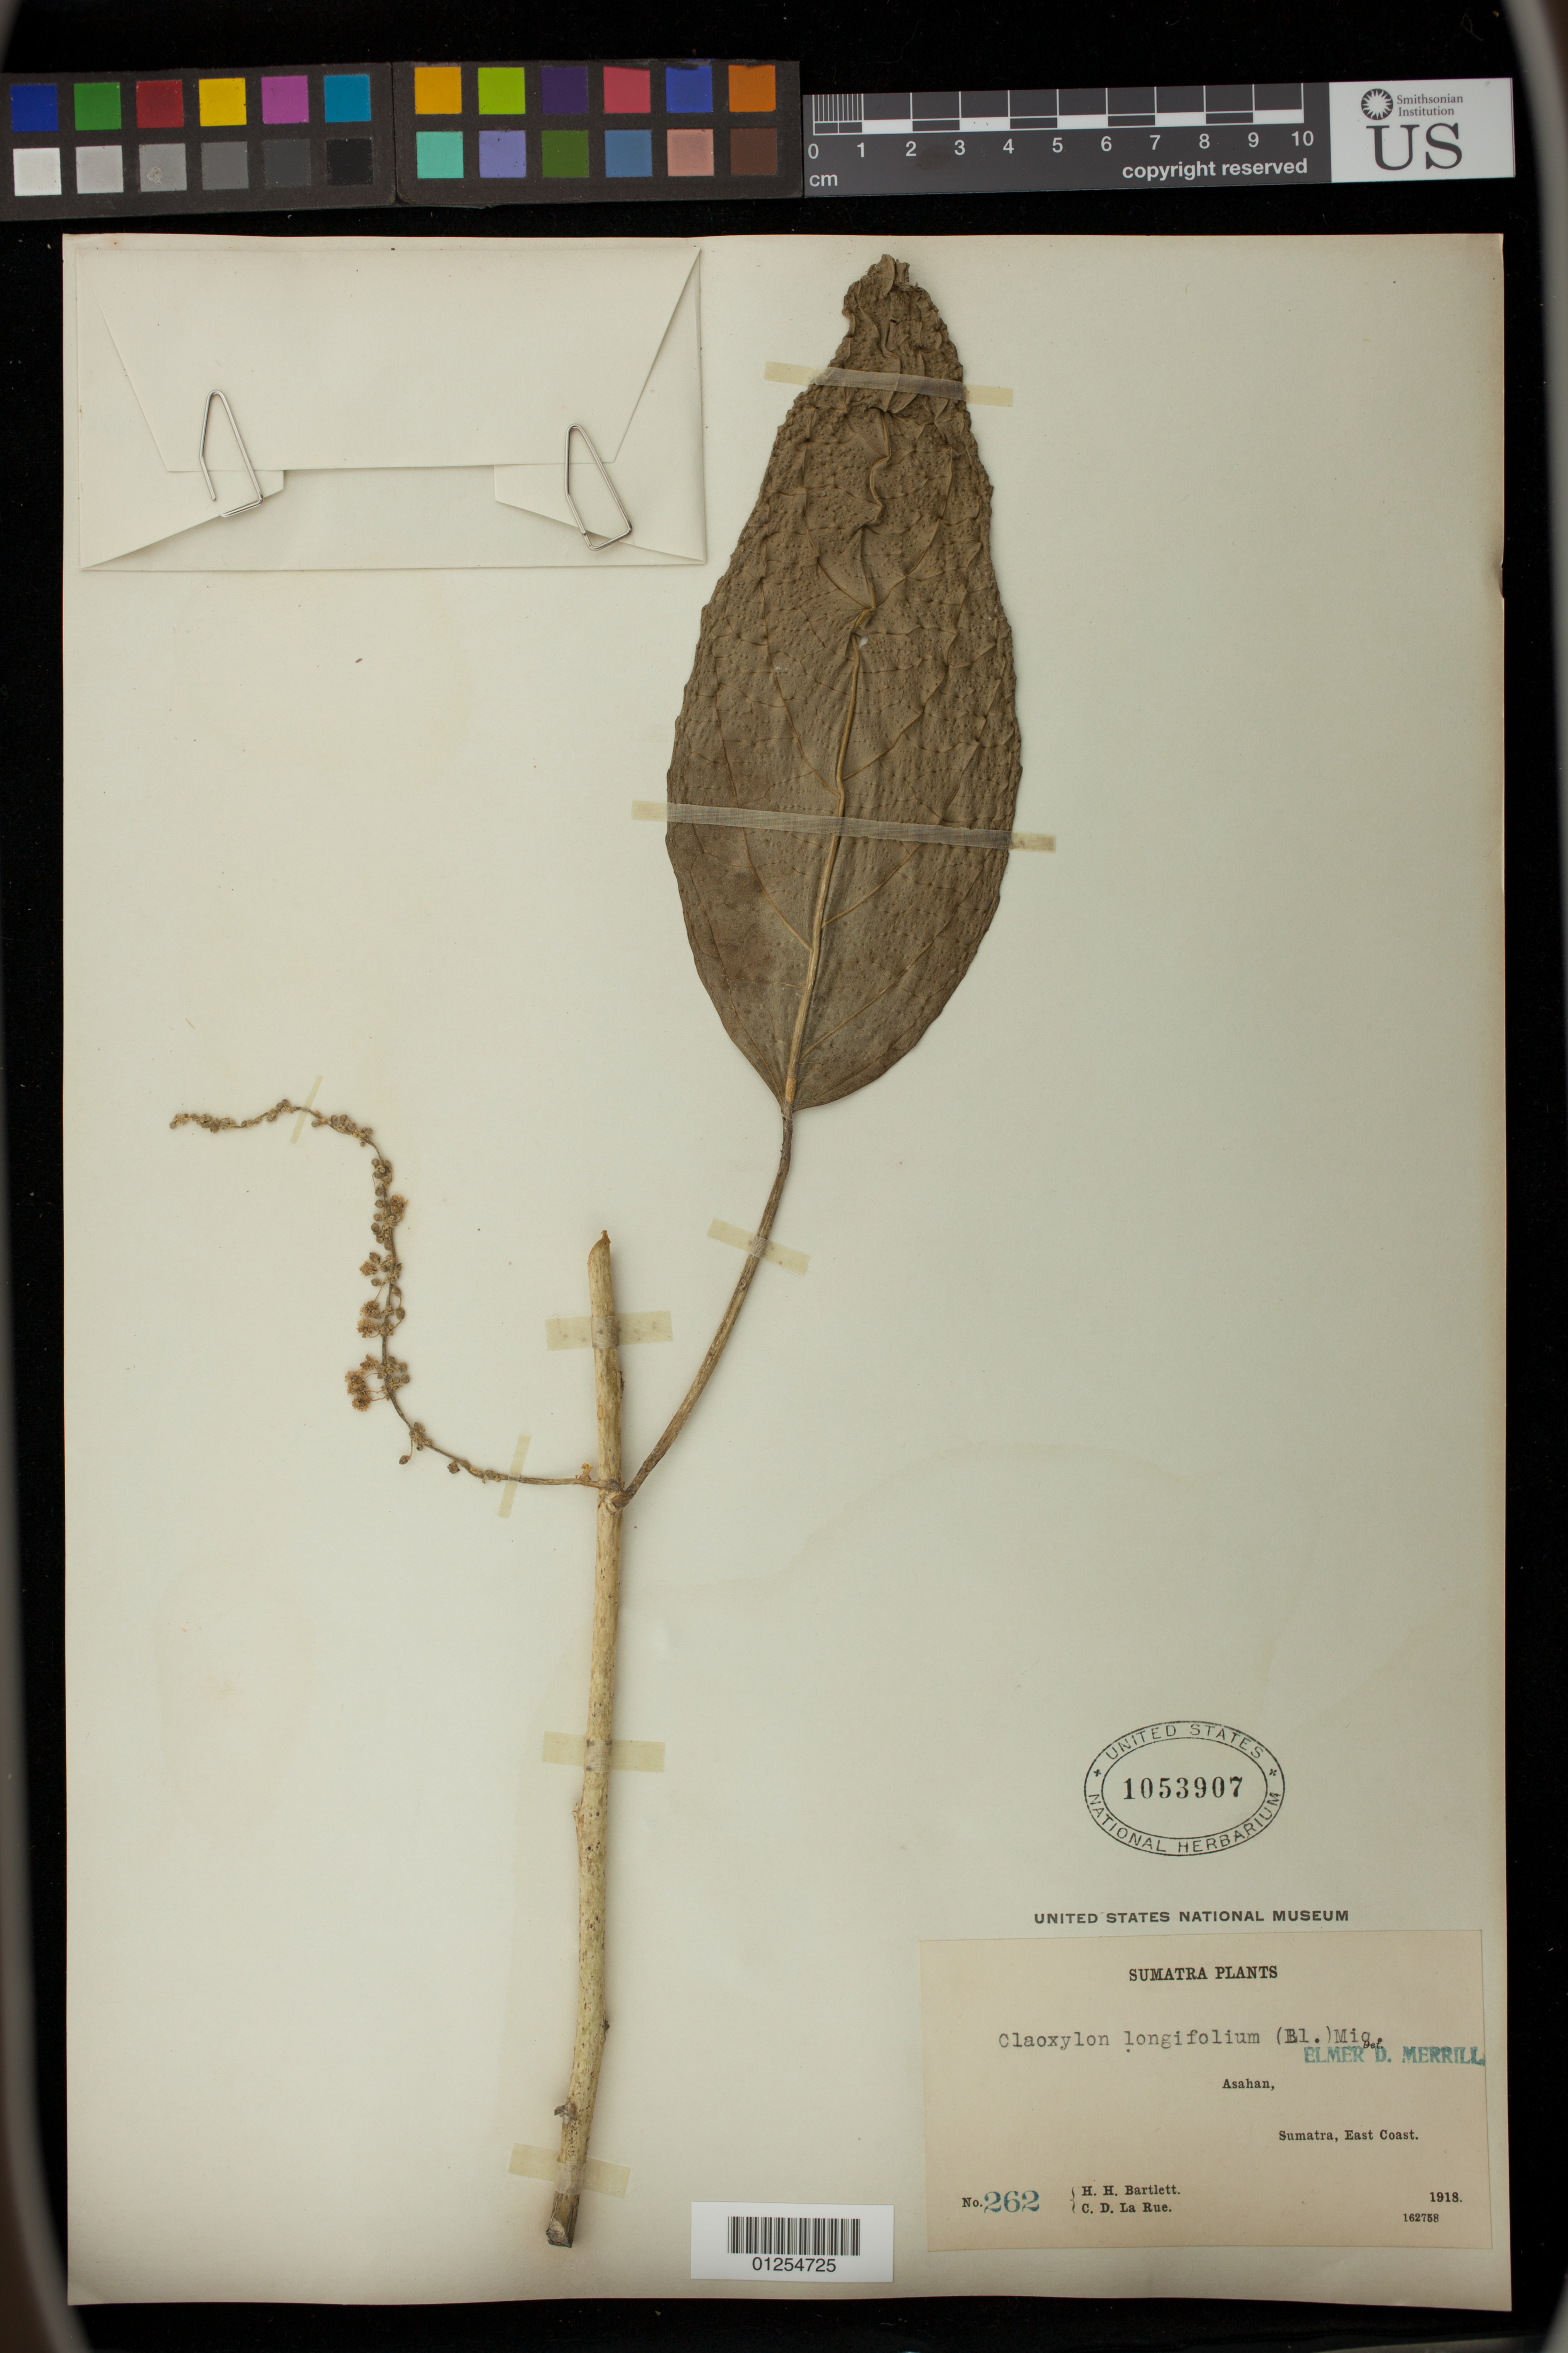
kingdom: Plantae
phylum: Tracheophyta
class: Magnoliopsida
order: Malpighiales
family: Euphorbiaceae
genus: Claoxylon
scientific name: Claoxylon longifolium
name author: (Blume) Endl. & Hassk.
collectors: H. H. Bartlett & C. La Rue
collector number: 262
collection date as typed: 1918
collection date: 1918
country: Indonesia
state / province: Sumatra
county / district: Sumatera Utara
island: Sumatra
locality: Asahan, Sumatra, East Coast.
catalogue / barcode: US 1053907